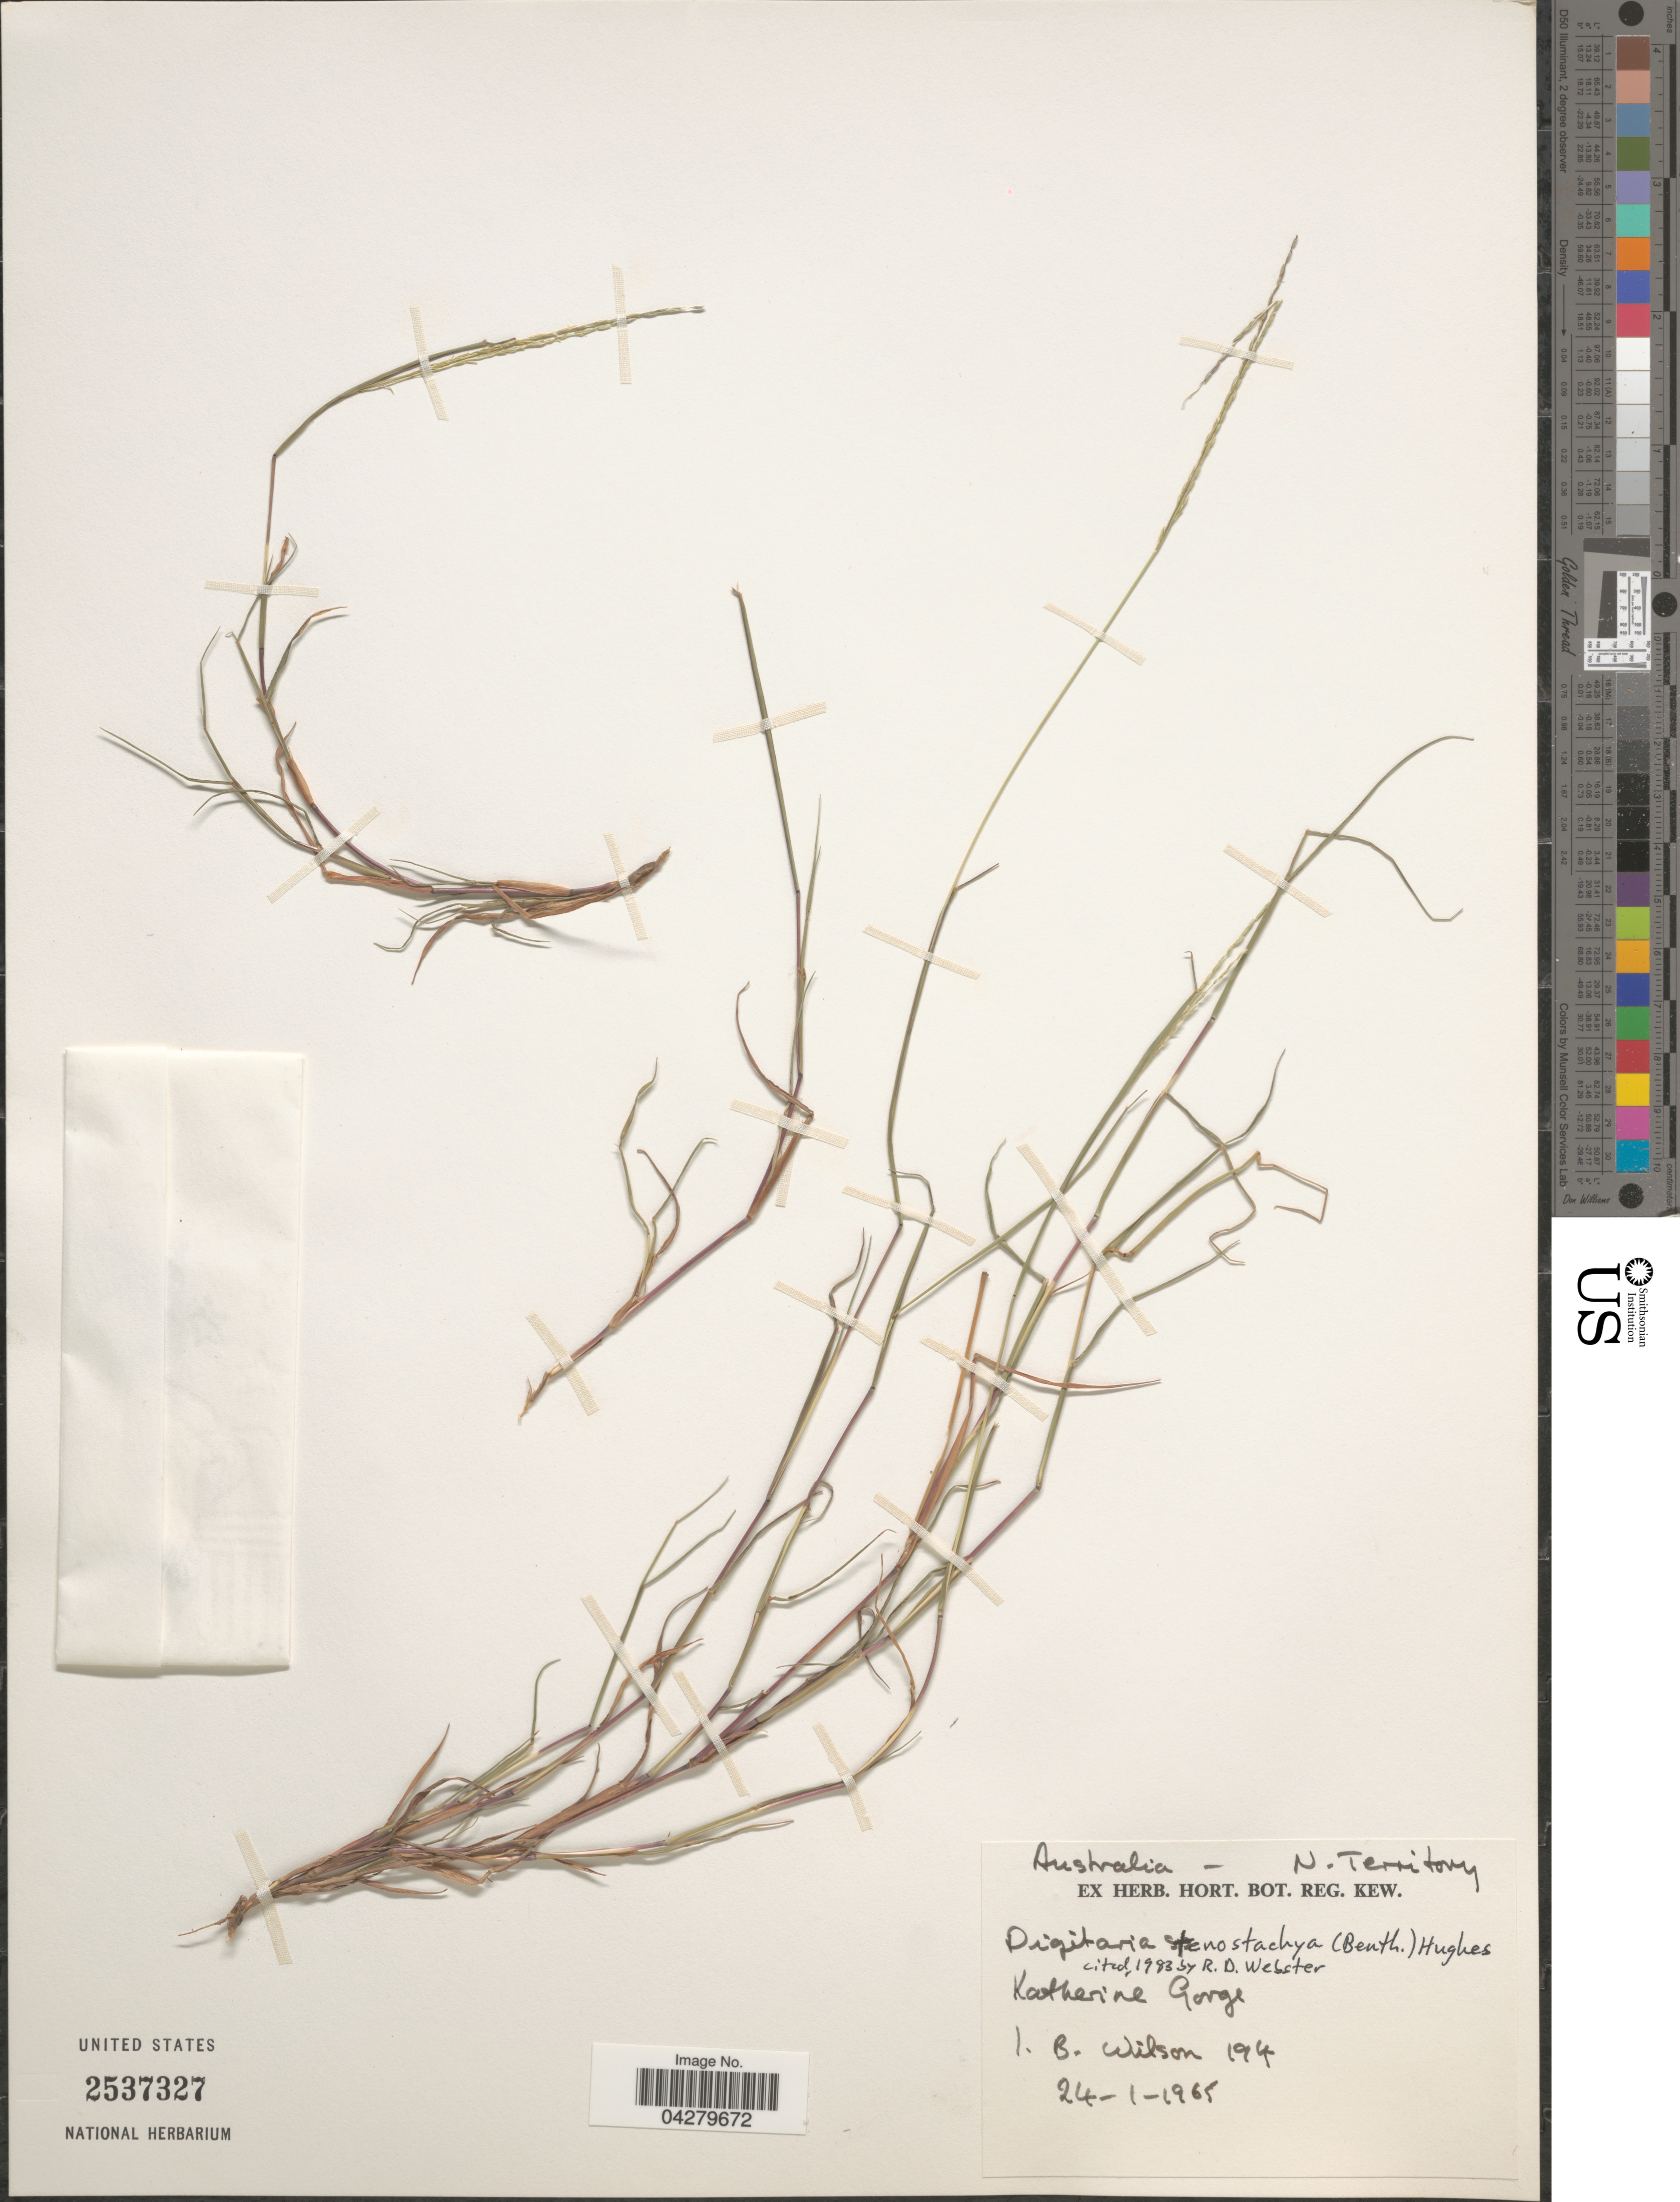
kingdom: Plantae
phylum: Tracheophyta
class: Liliopsida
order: Poales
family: Poaceae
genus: Digitaria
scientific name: Digitaria stenostachya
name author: Hughes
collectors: I. B. Wilson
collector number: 194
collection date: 1965-01-24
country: Australia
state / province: Northern Territory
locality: Katherine Gorge.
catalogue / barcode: US 2537327